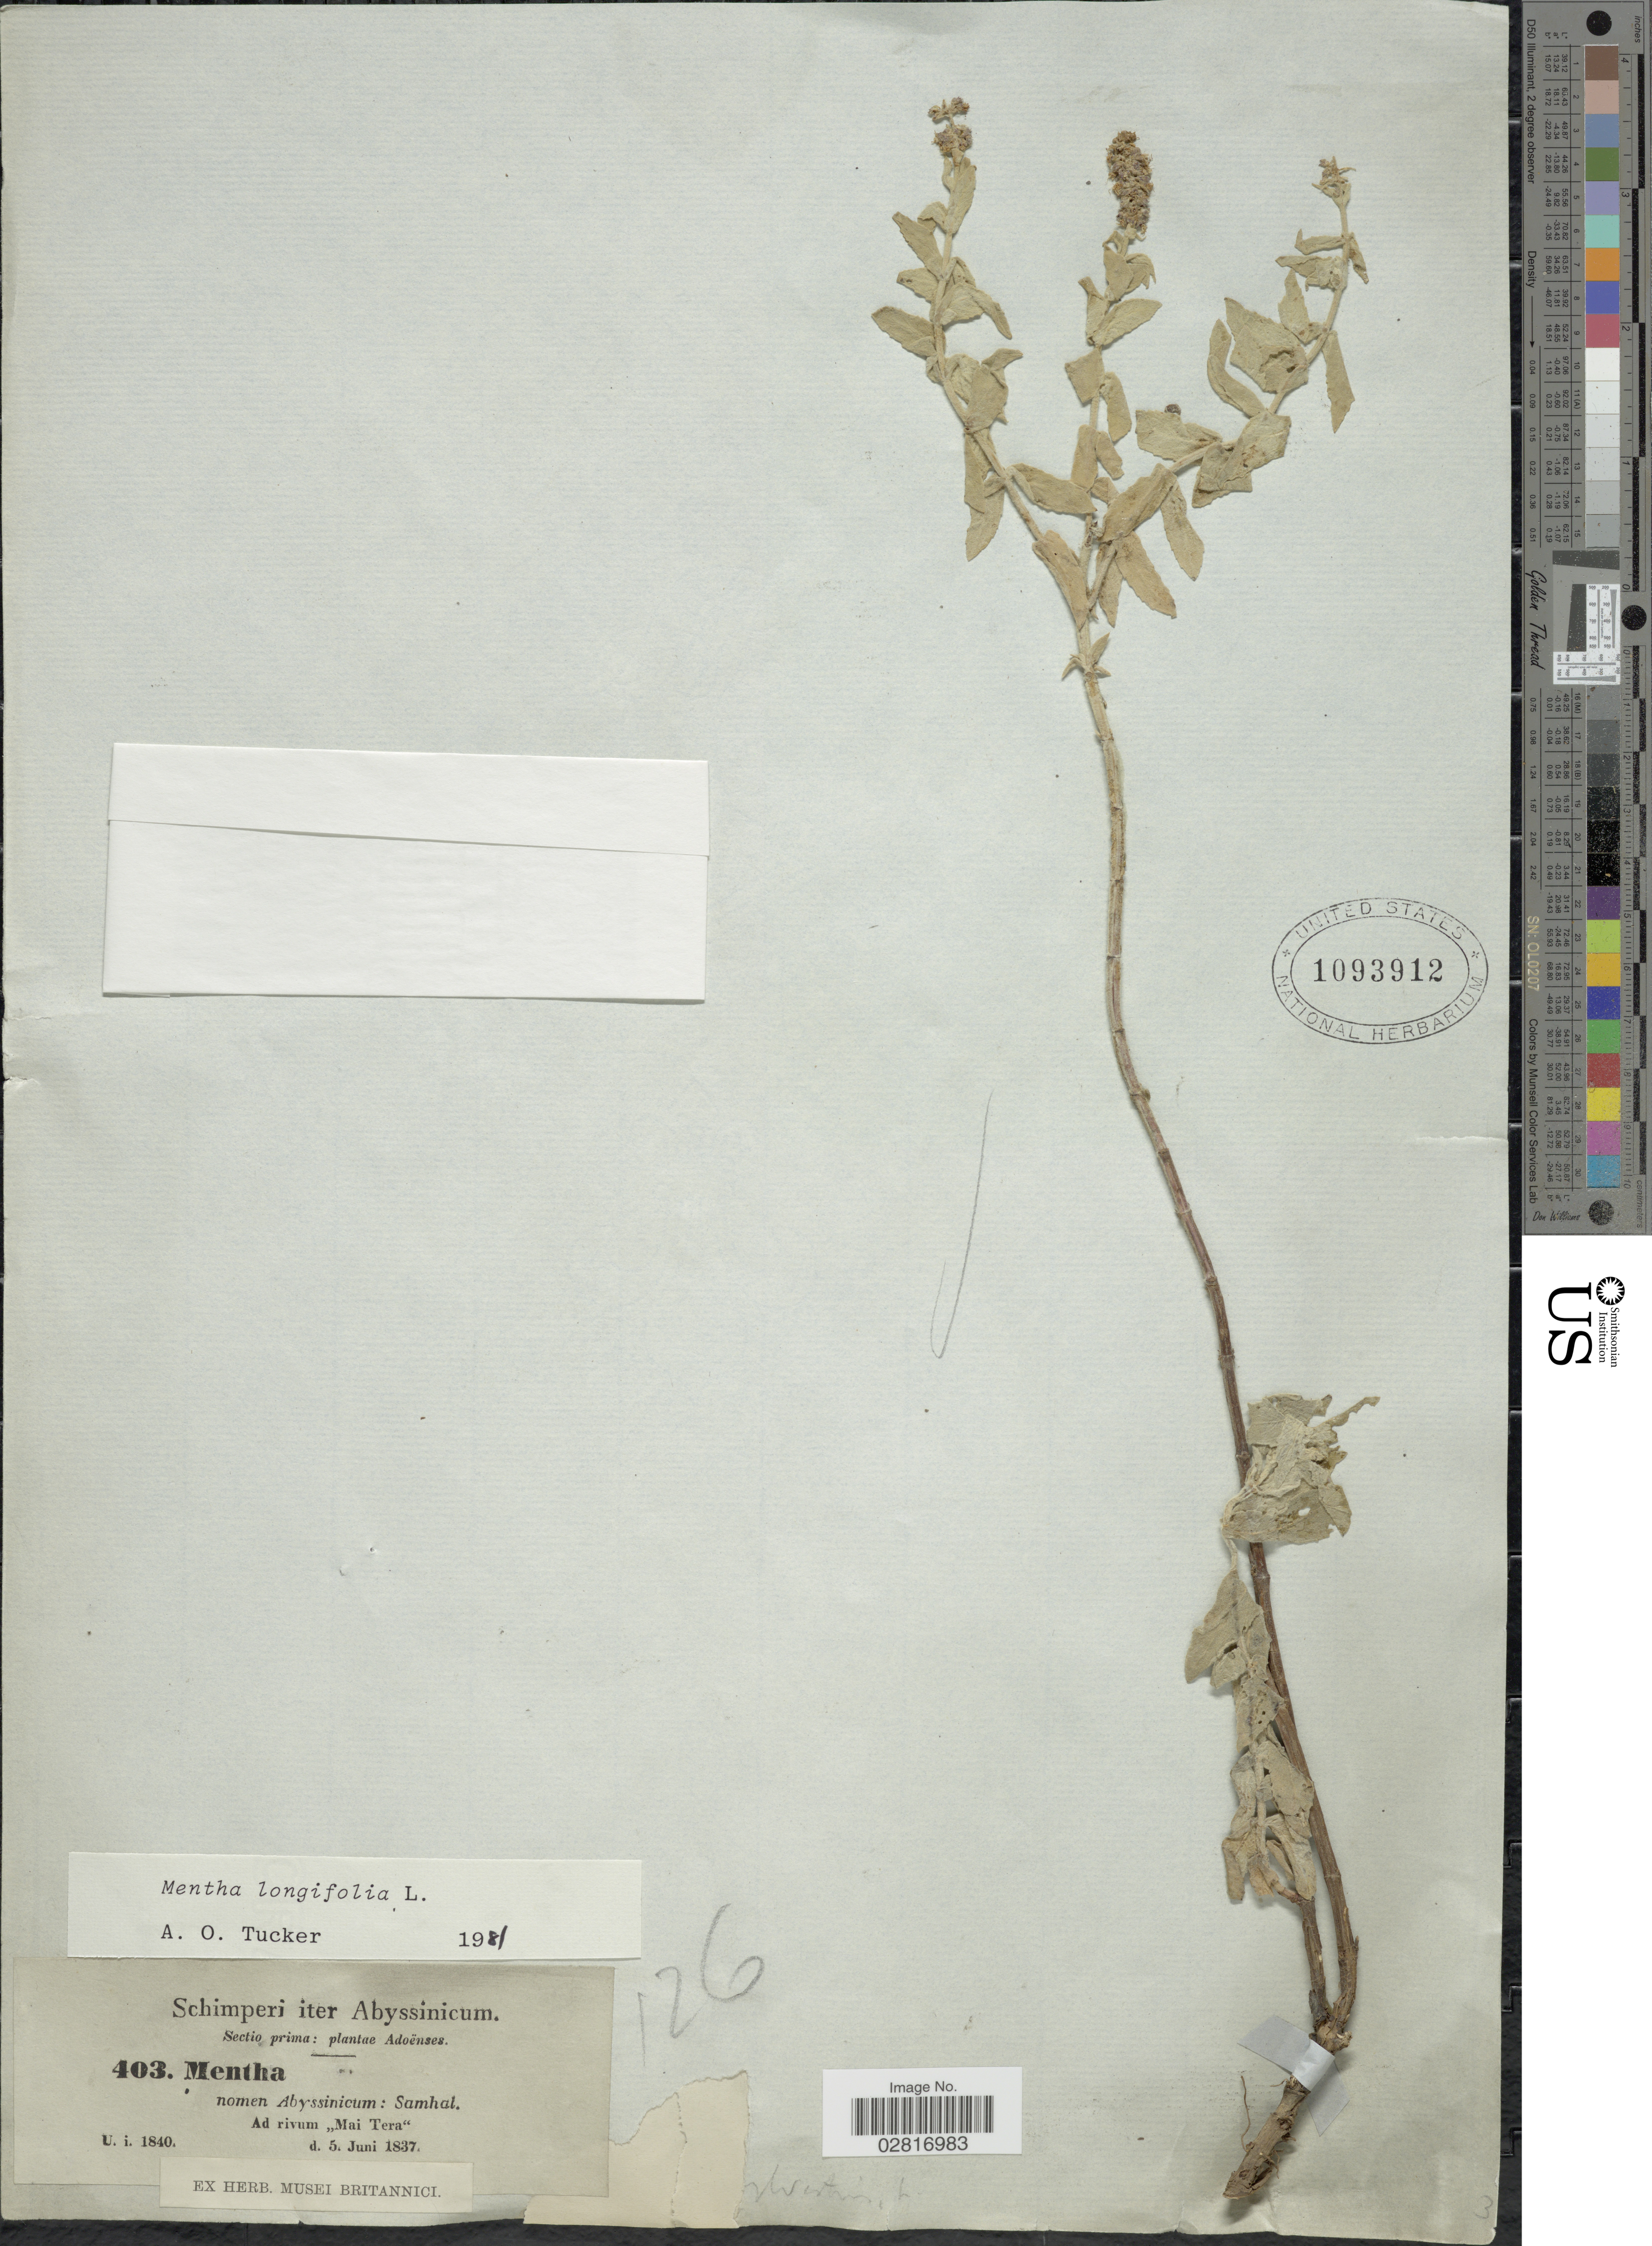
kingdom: Plantae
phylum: Tracheophyta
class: Magnoliopsida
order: Lamiales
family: Lamiaceae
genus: Mentha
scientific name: Mentha longifolia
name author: (L.) L.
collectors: -. Schimper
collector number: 403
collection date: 1837-06-05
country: Eritrea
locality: Abyssinicum, Adoënses, ad rivum "Mai Tera".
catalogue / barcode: US 1093912